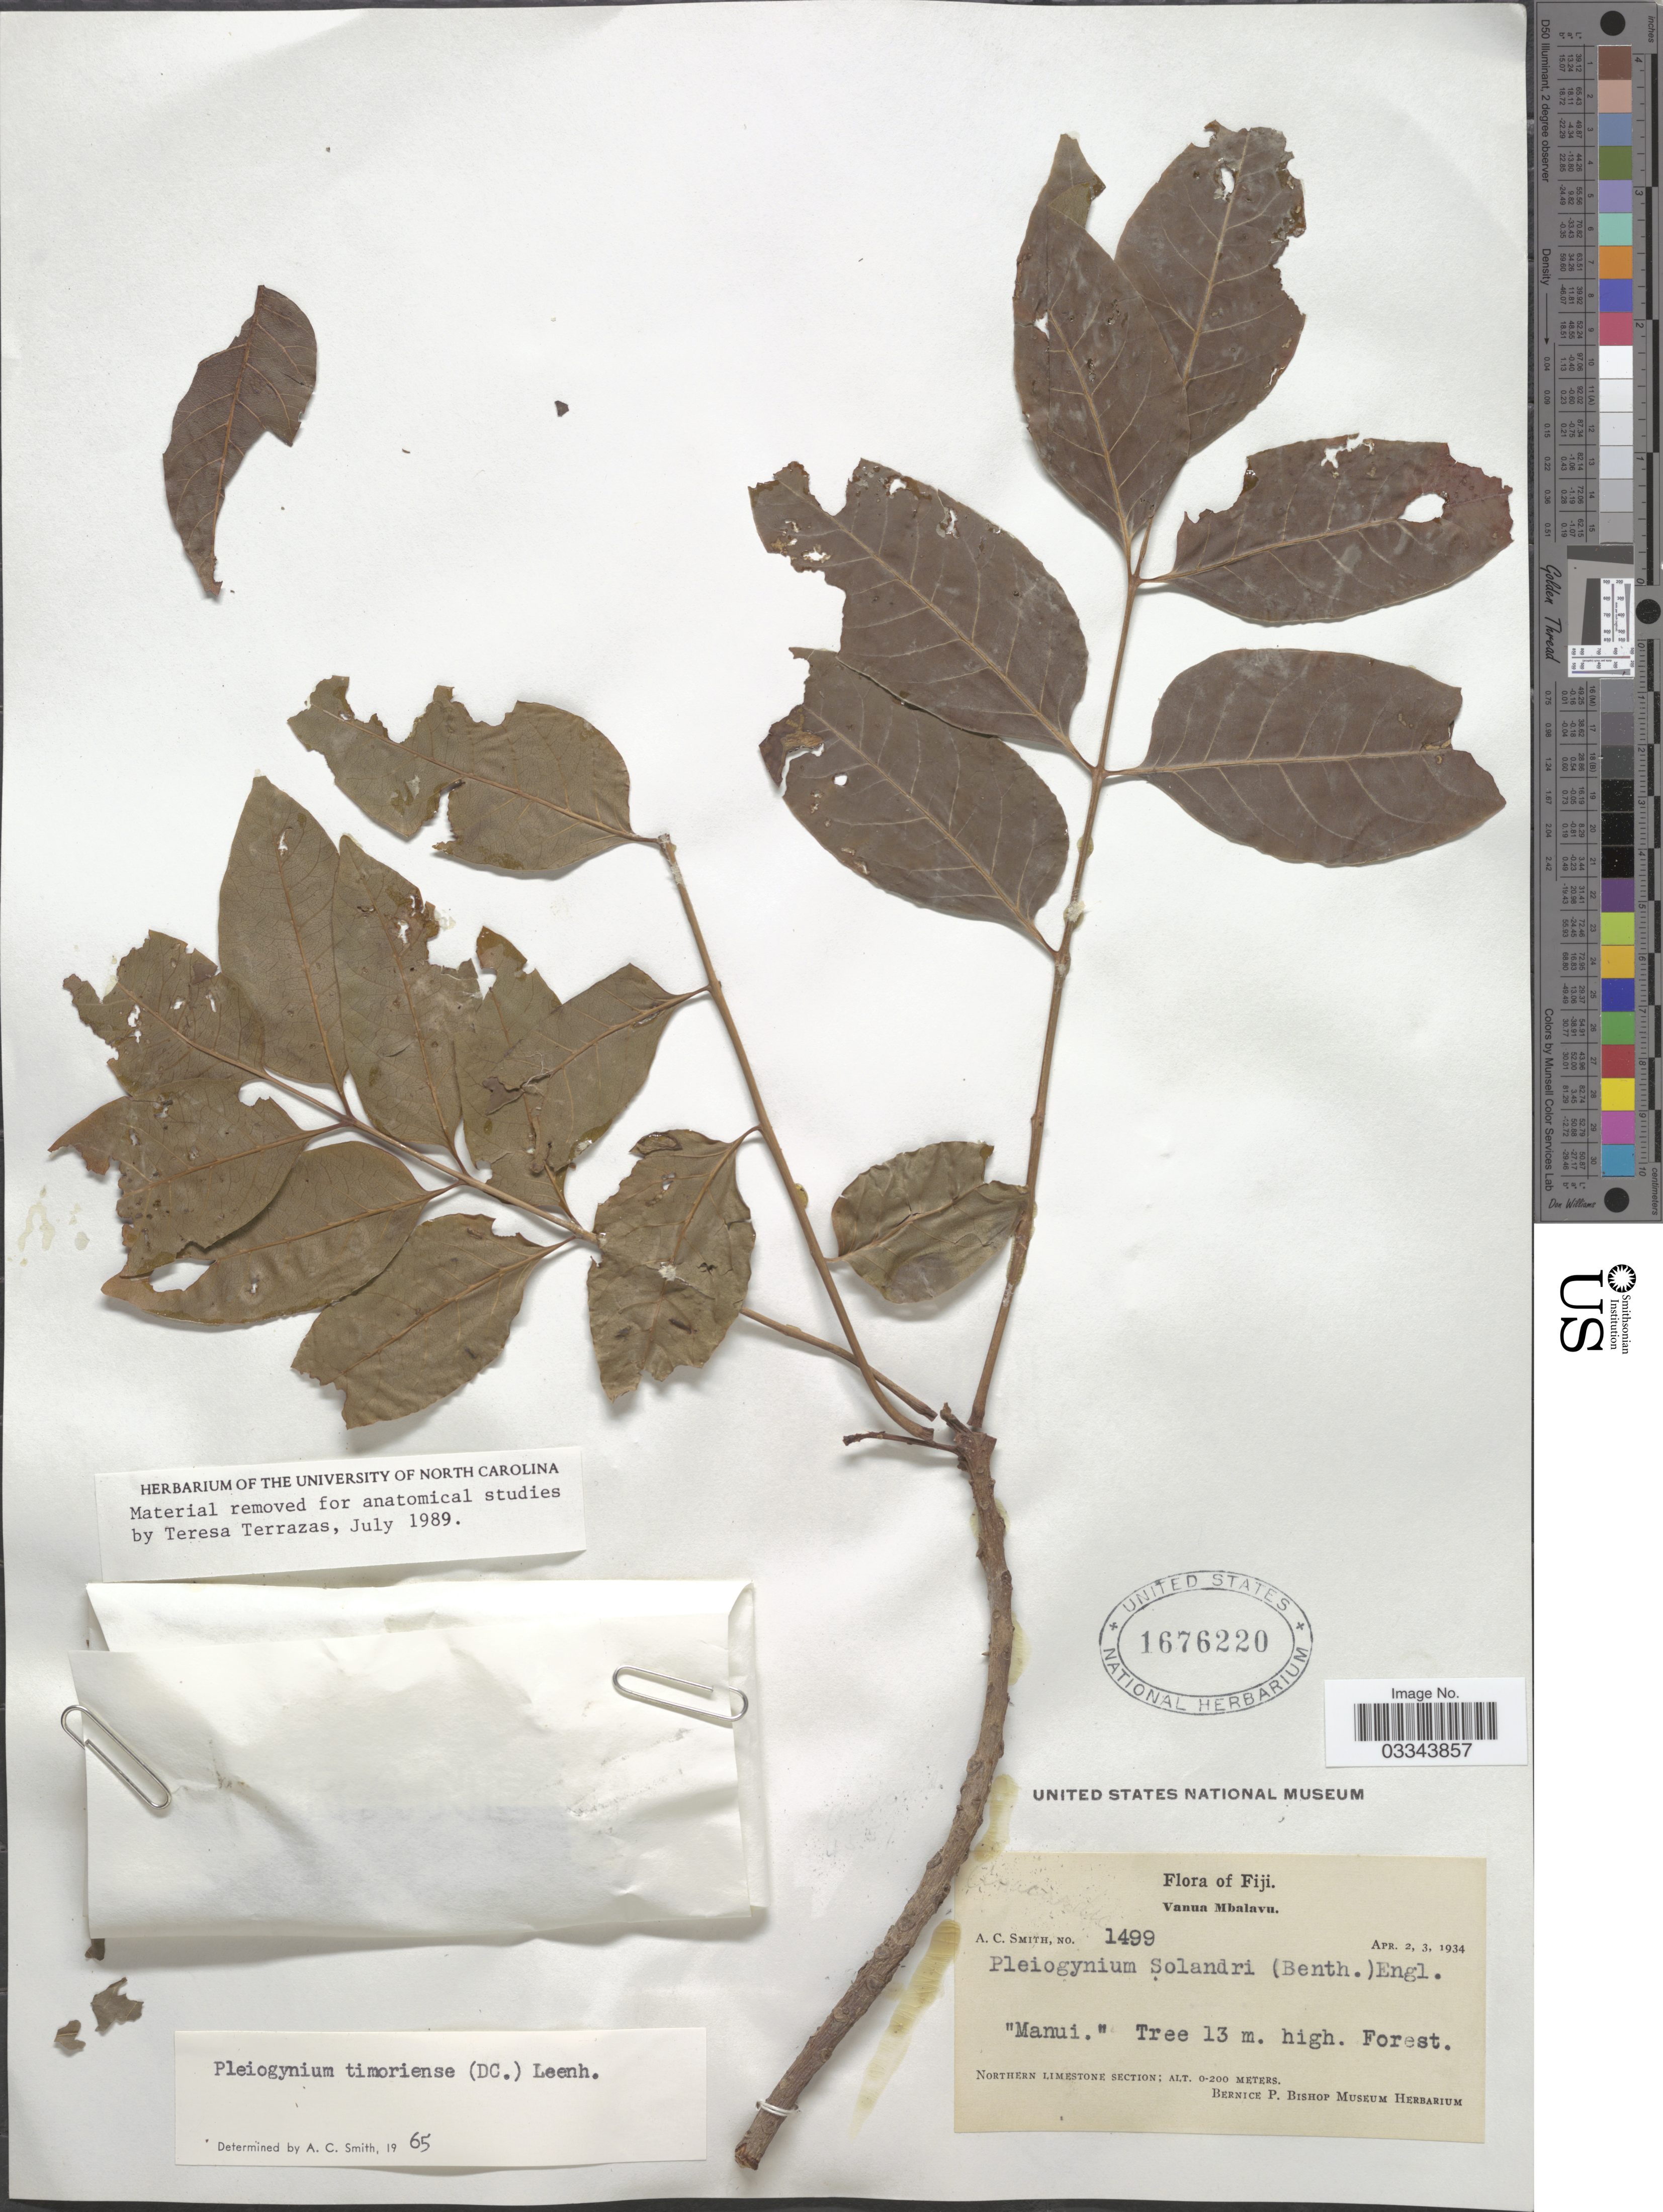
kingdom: Plantae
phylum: Tracheophyta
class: Magnoliopsida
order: Sapindales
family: Anacardiaceae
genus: Pleiogynium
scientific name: Pleiogynium timoriense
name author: (A. DC.) Leenh.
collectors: A. C. Smith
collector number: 1499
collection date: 1934-04-02/1934-04-03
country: Fiji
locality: Vanua Mbalavu.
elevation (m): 0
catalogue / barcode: US 1676220